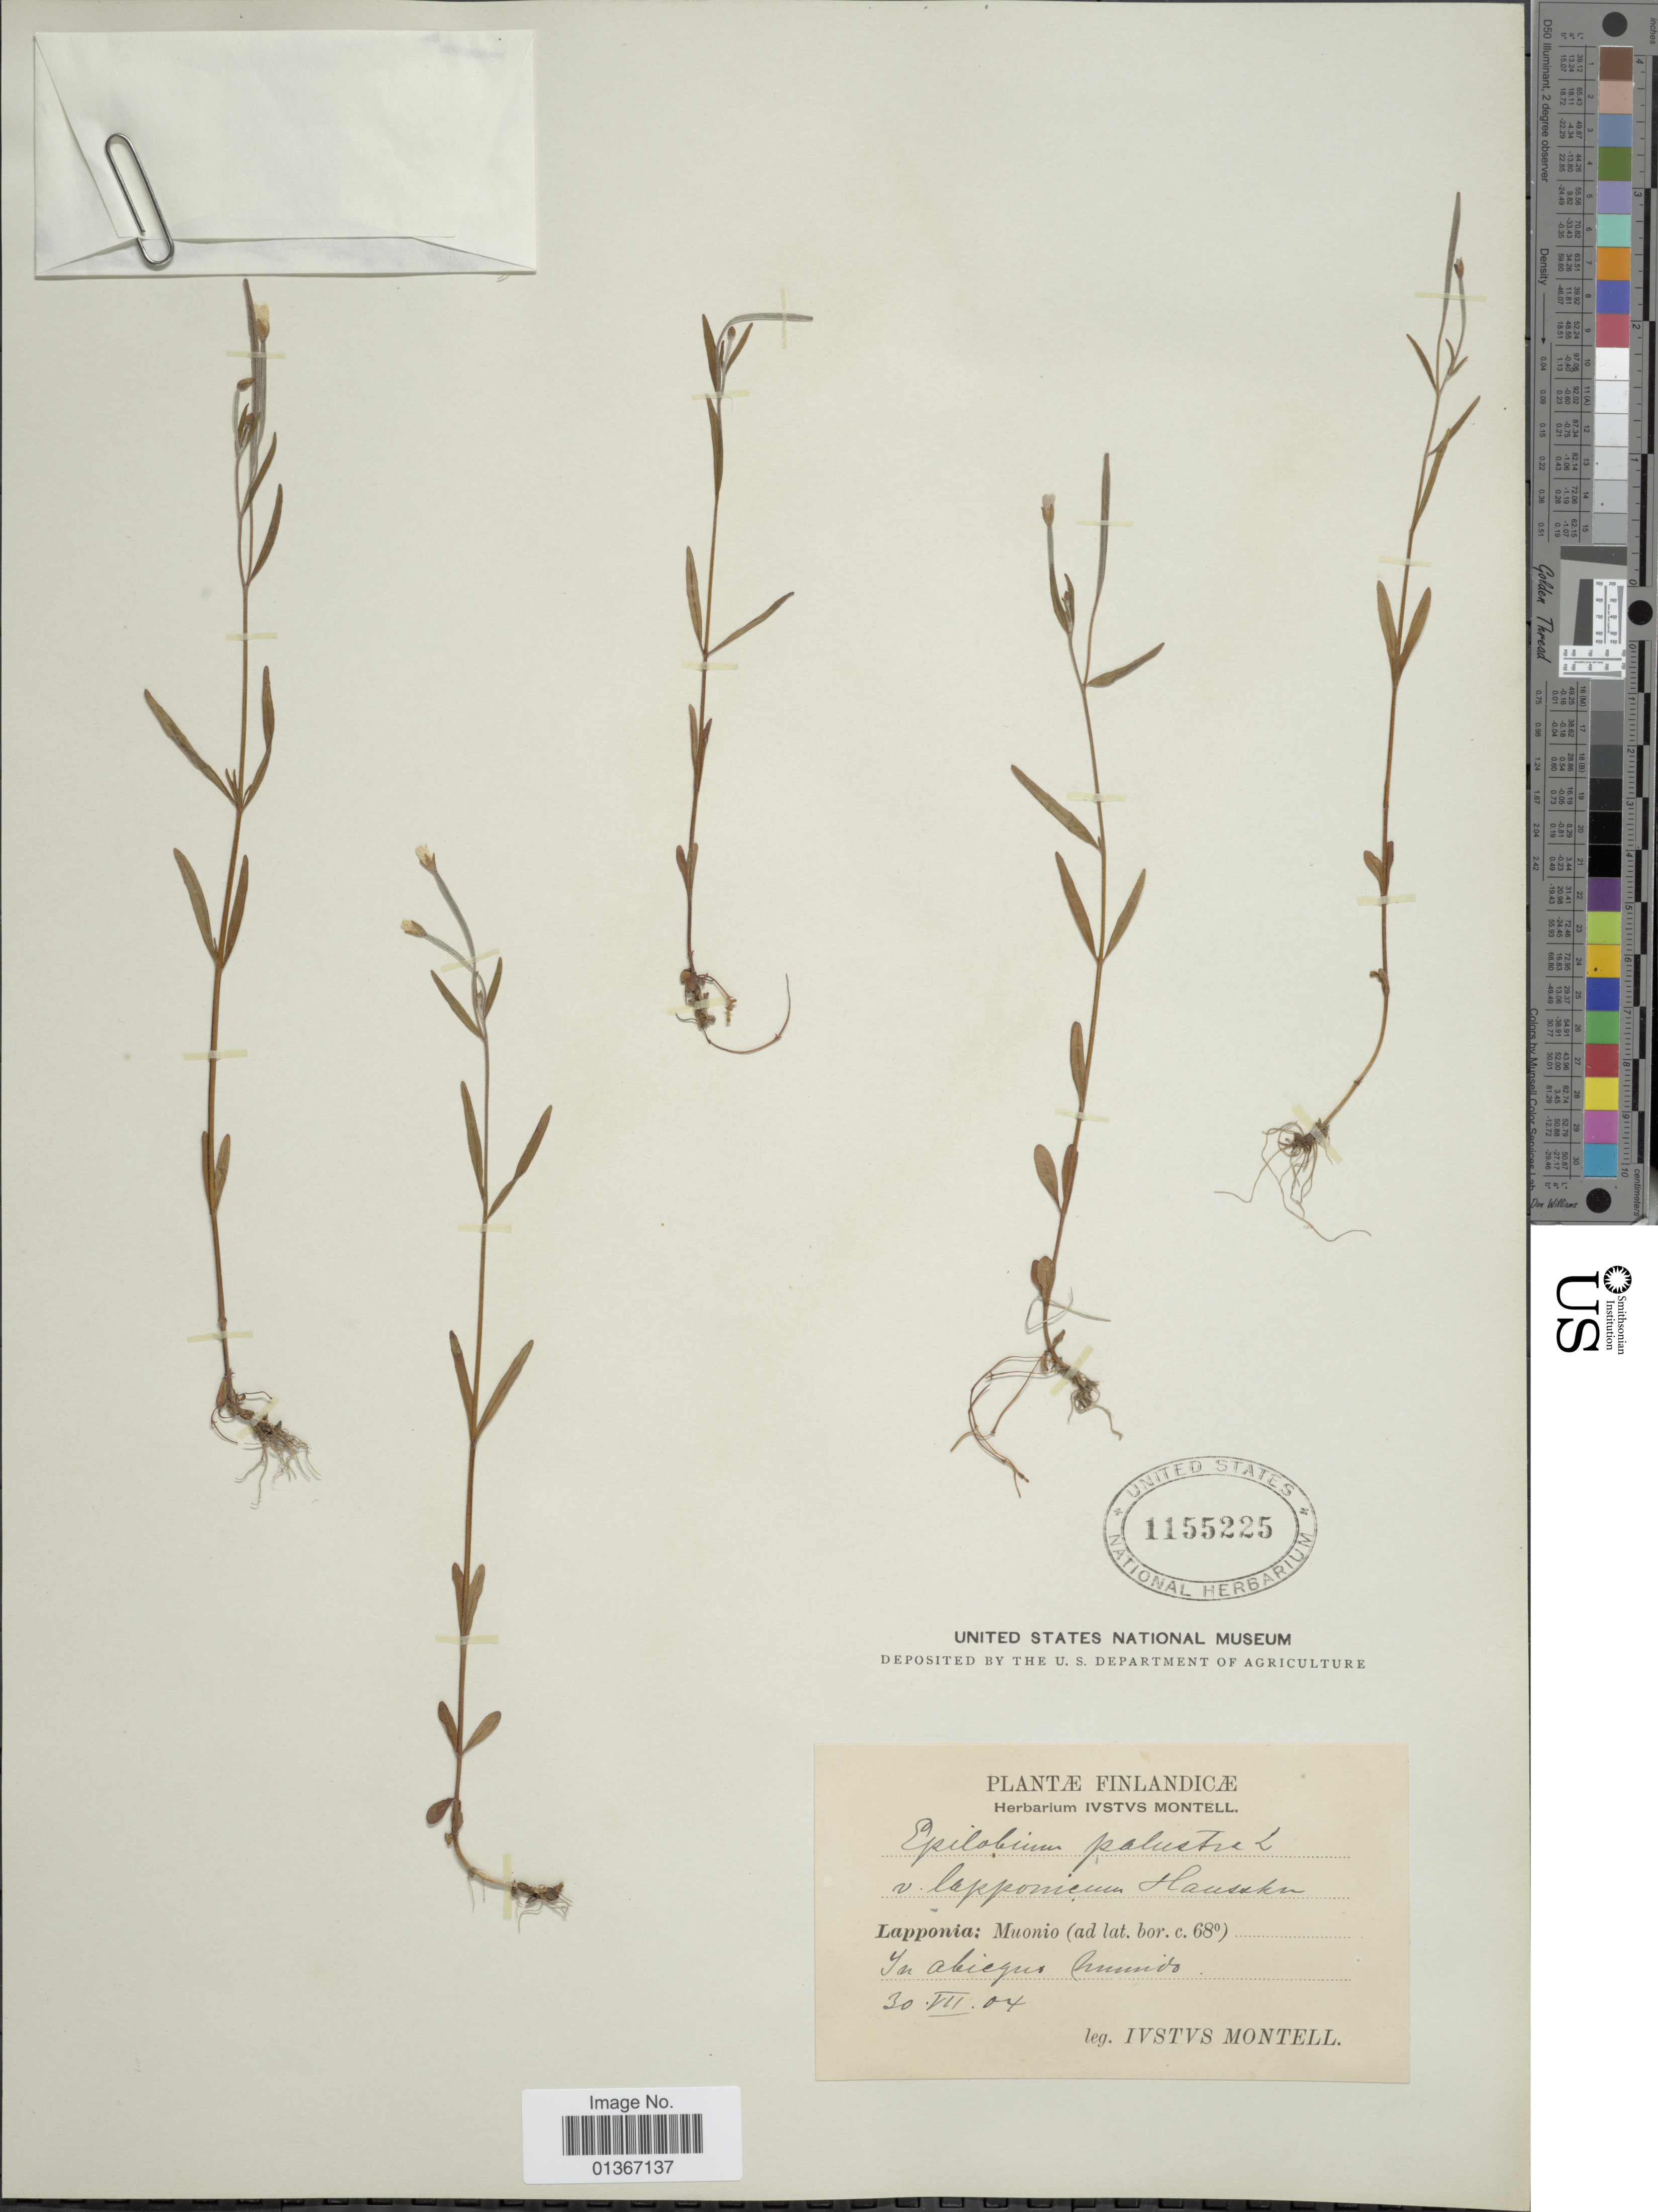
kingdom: Plantae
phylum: Tracheophyta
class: Magnoliopsida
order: Myrtales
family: Onagraceae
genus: Epilobium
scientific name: Epilobium palustre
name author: L.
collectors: I. Montell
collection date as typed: Transcribed d/m/y: 30/7/4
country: Finland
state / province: Lappi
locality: Kittilän, Muonio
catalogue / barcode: US 1155225